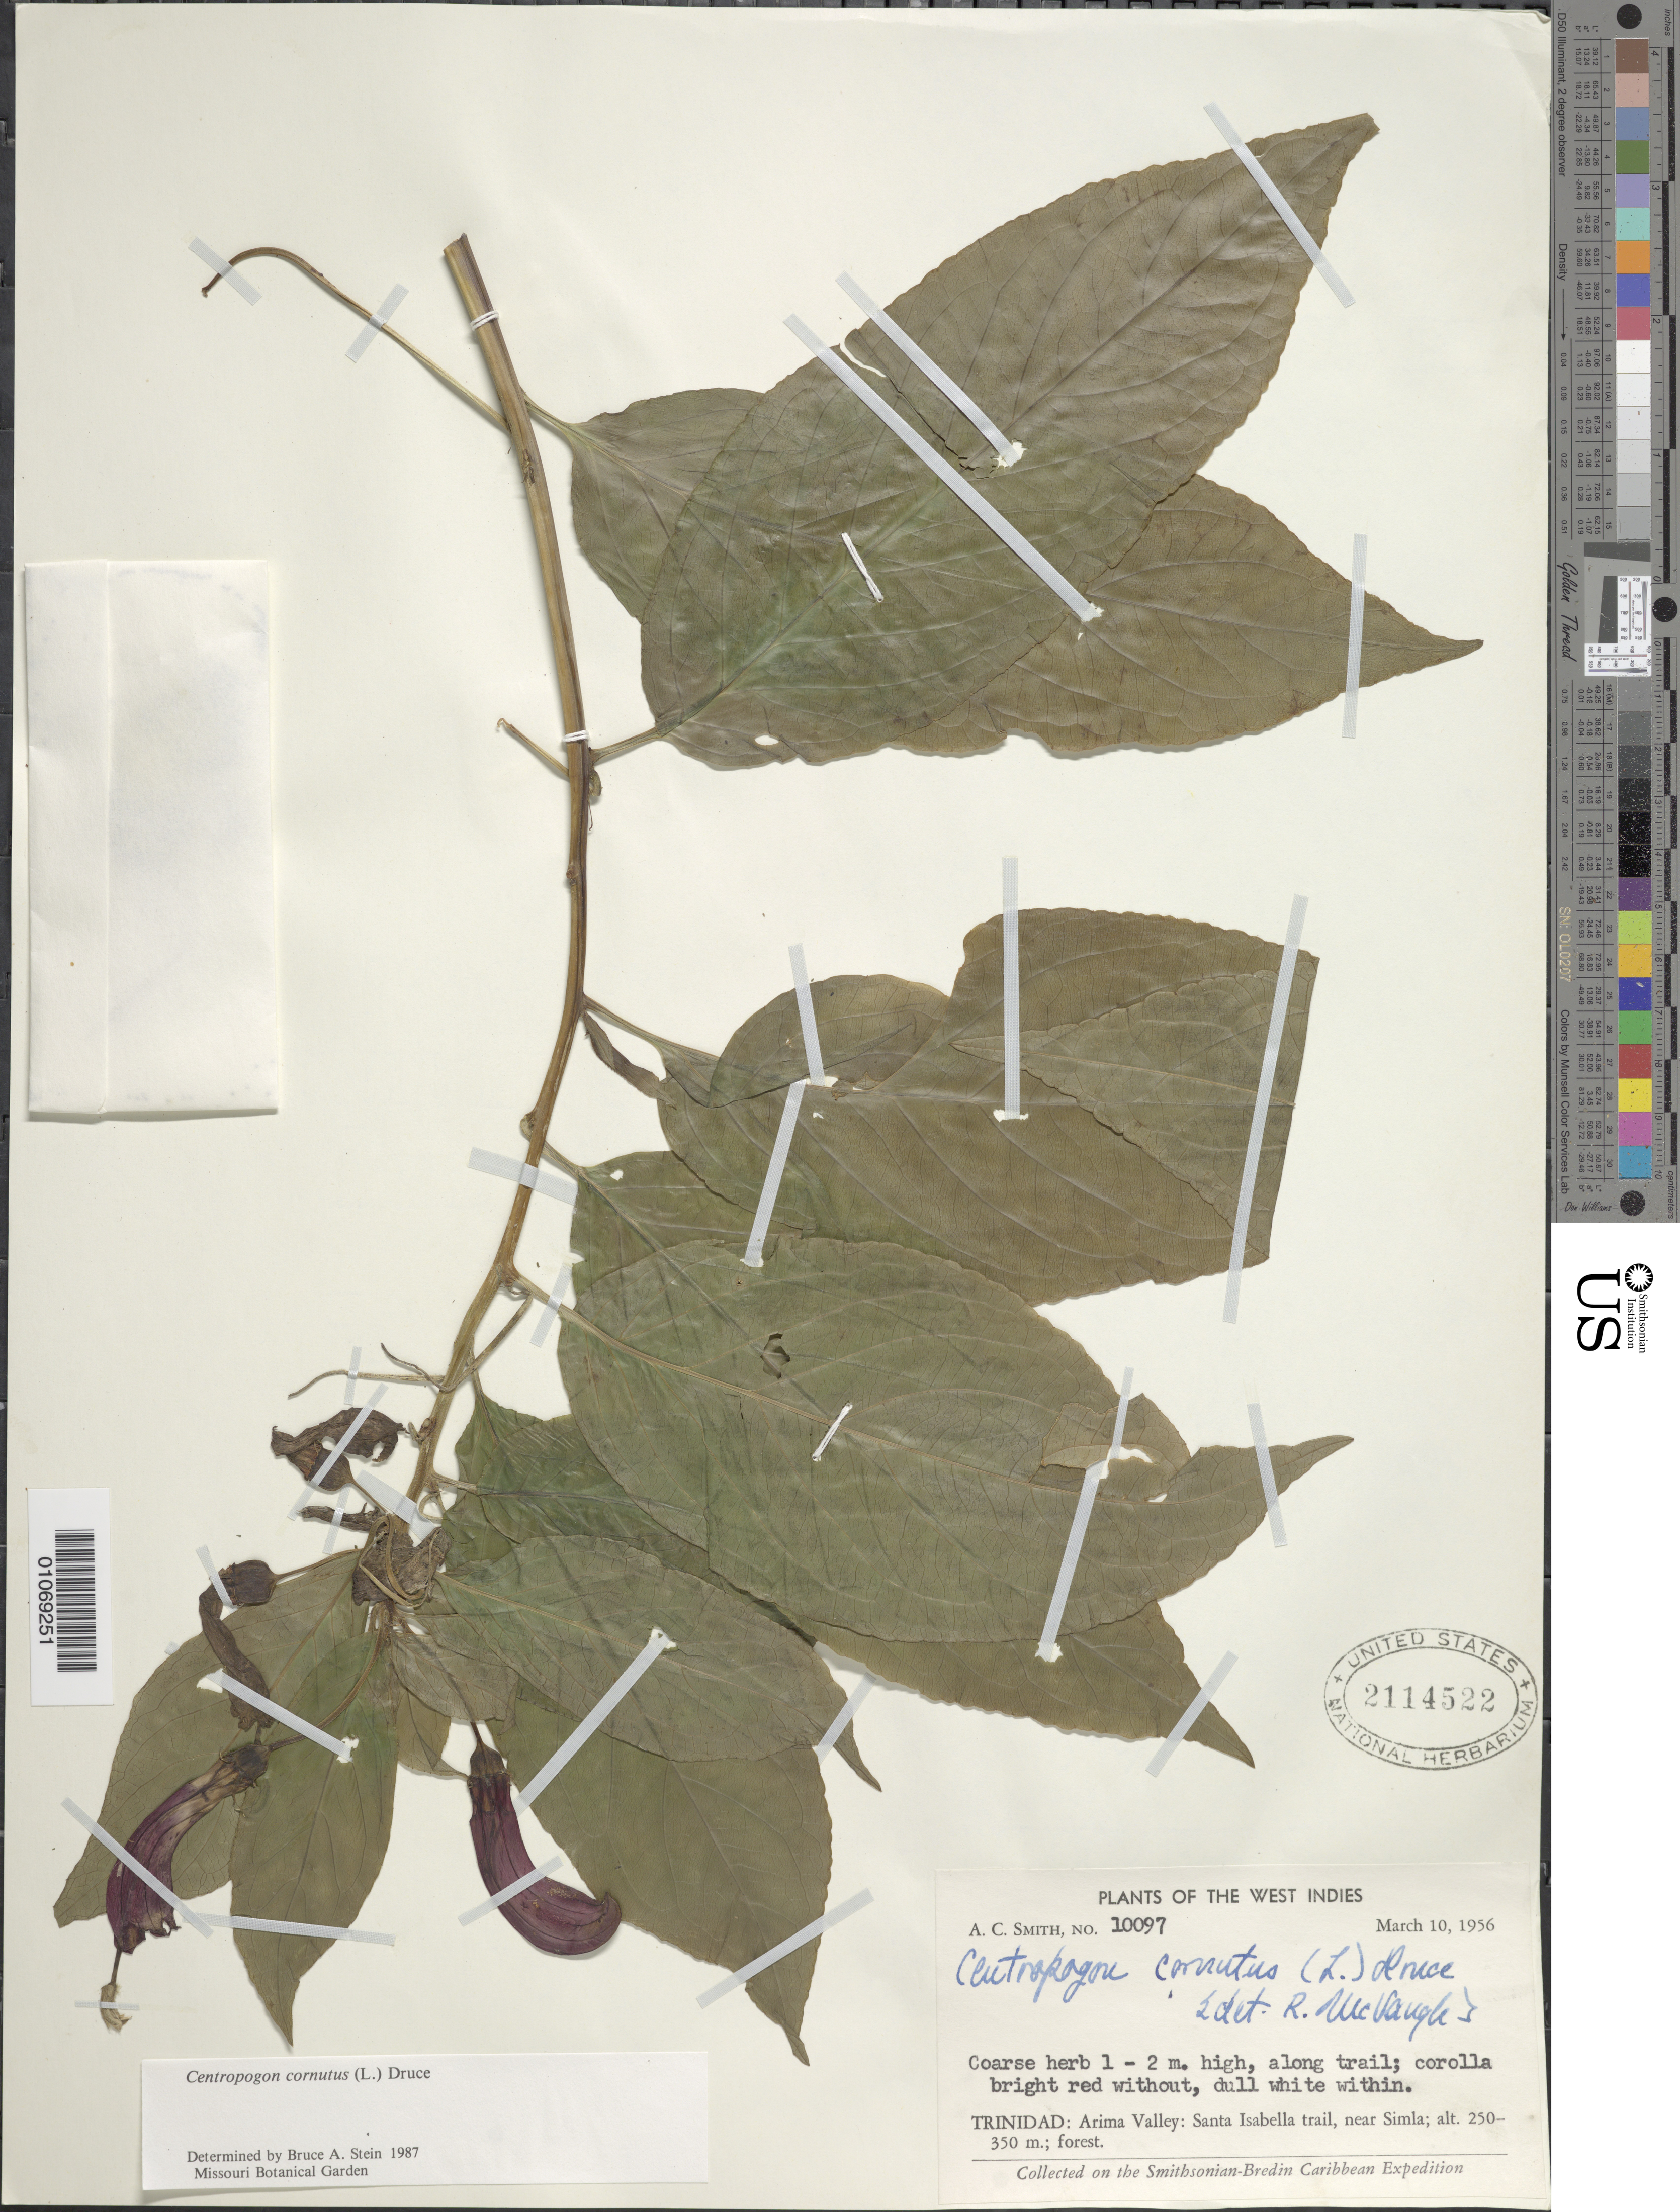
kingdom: Plantae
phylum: Tracheophyta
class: Magnoliopsida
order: Asterales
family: Campanulaceae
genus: Centropogon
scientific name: Centropogon cornutus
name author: (L.) Druce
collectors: A. C. Smith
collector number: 10097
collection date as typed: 10 Mar 1956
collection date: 1956-03-10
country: Trinidad and Tobago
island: Trinidad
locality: Arima Valley, Santa Isabella Trail, near Simla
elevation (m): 250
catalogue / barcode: US 2114522